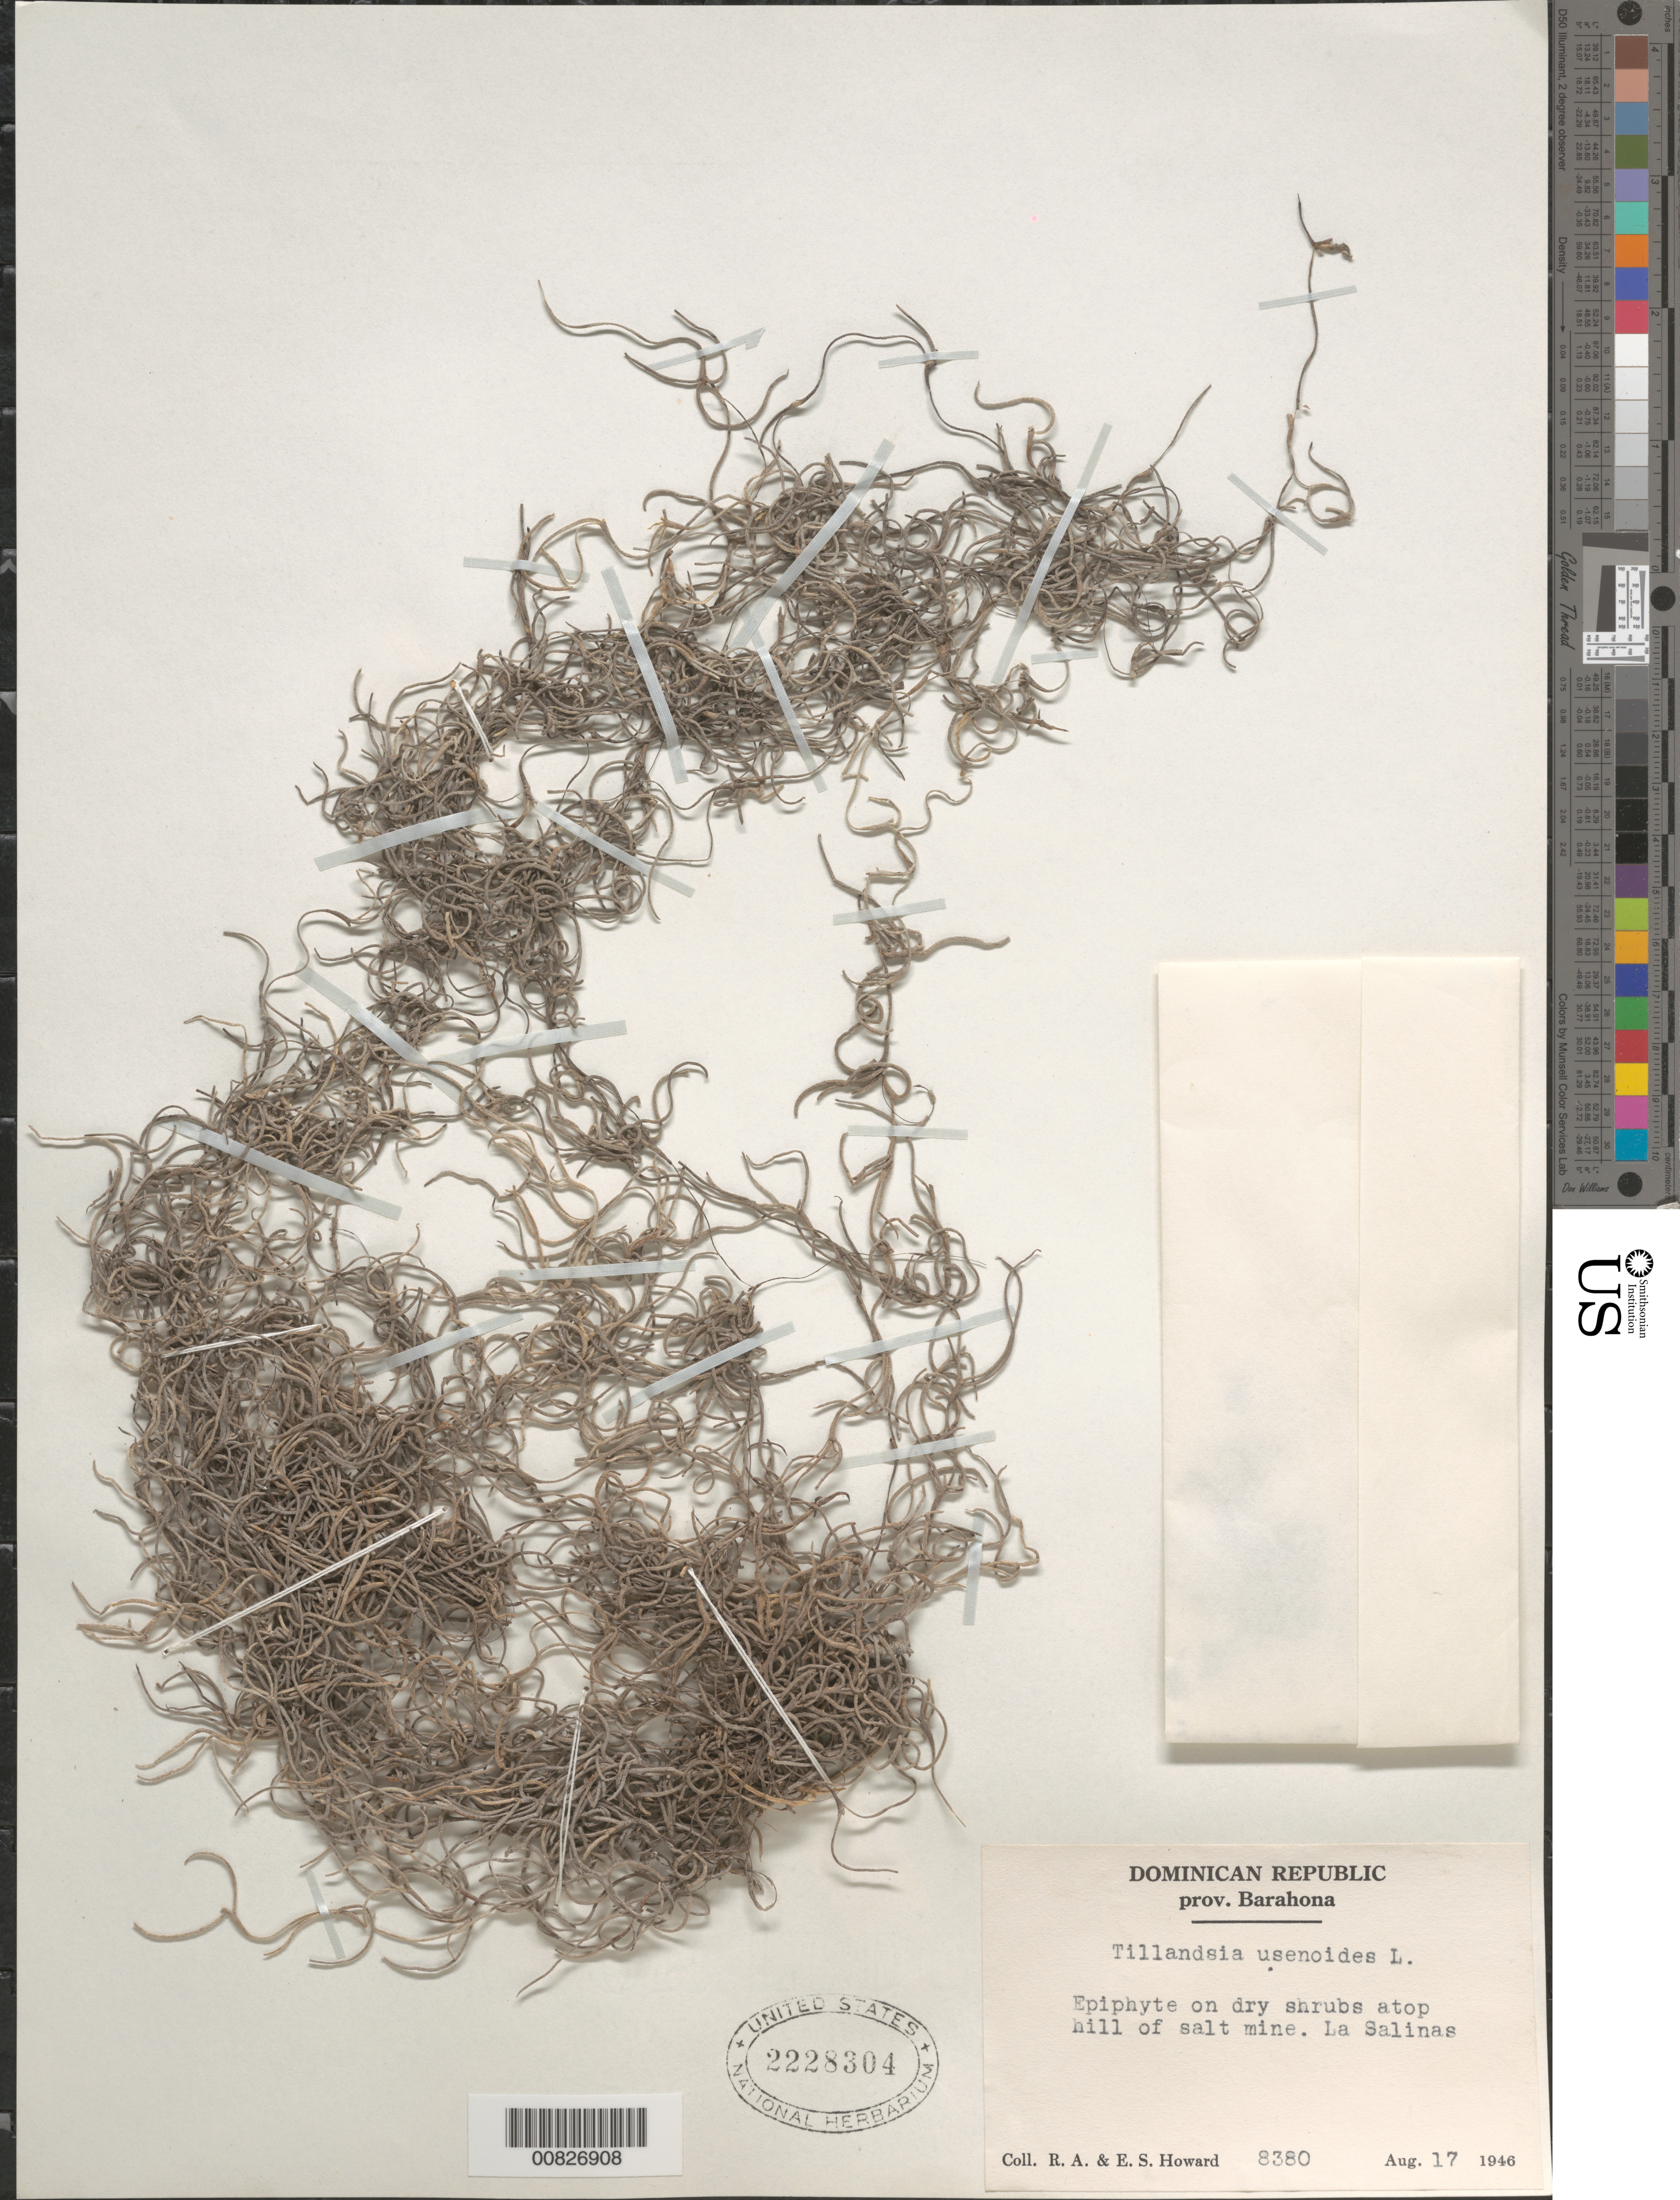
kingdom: Plantae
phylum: Tracheophyta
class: Liliopsida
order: Poales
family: Bromeliaceae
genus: Tillandsia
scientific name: Tillandsia usneoides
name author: (L.) L.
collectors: R. A. Howard & E. S. Howard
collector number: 8380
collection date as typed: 17 Aug 1946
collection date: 1946-08-17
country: Dominican Republic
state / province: Barahona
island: Hispaniola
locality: Atop hill of salt mine. La Salinas.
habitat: On dry shrubs.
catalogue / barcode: US 2228304